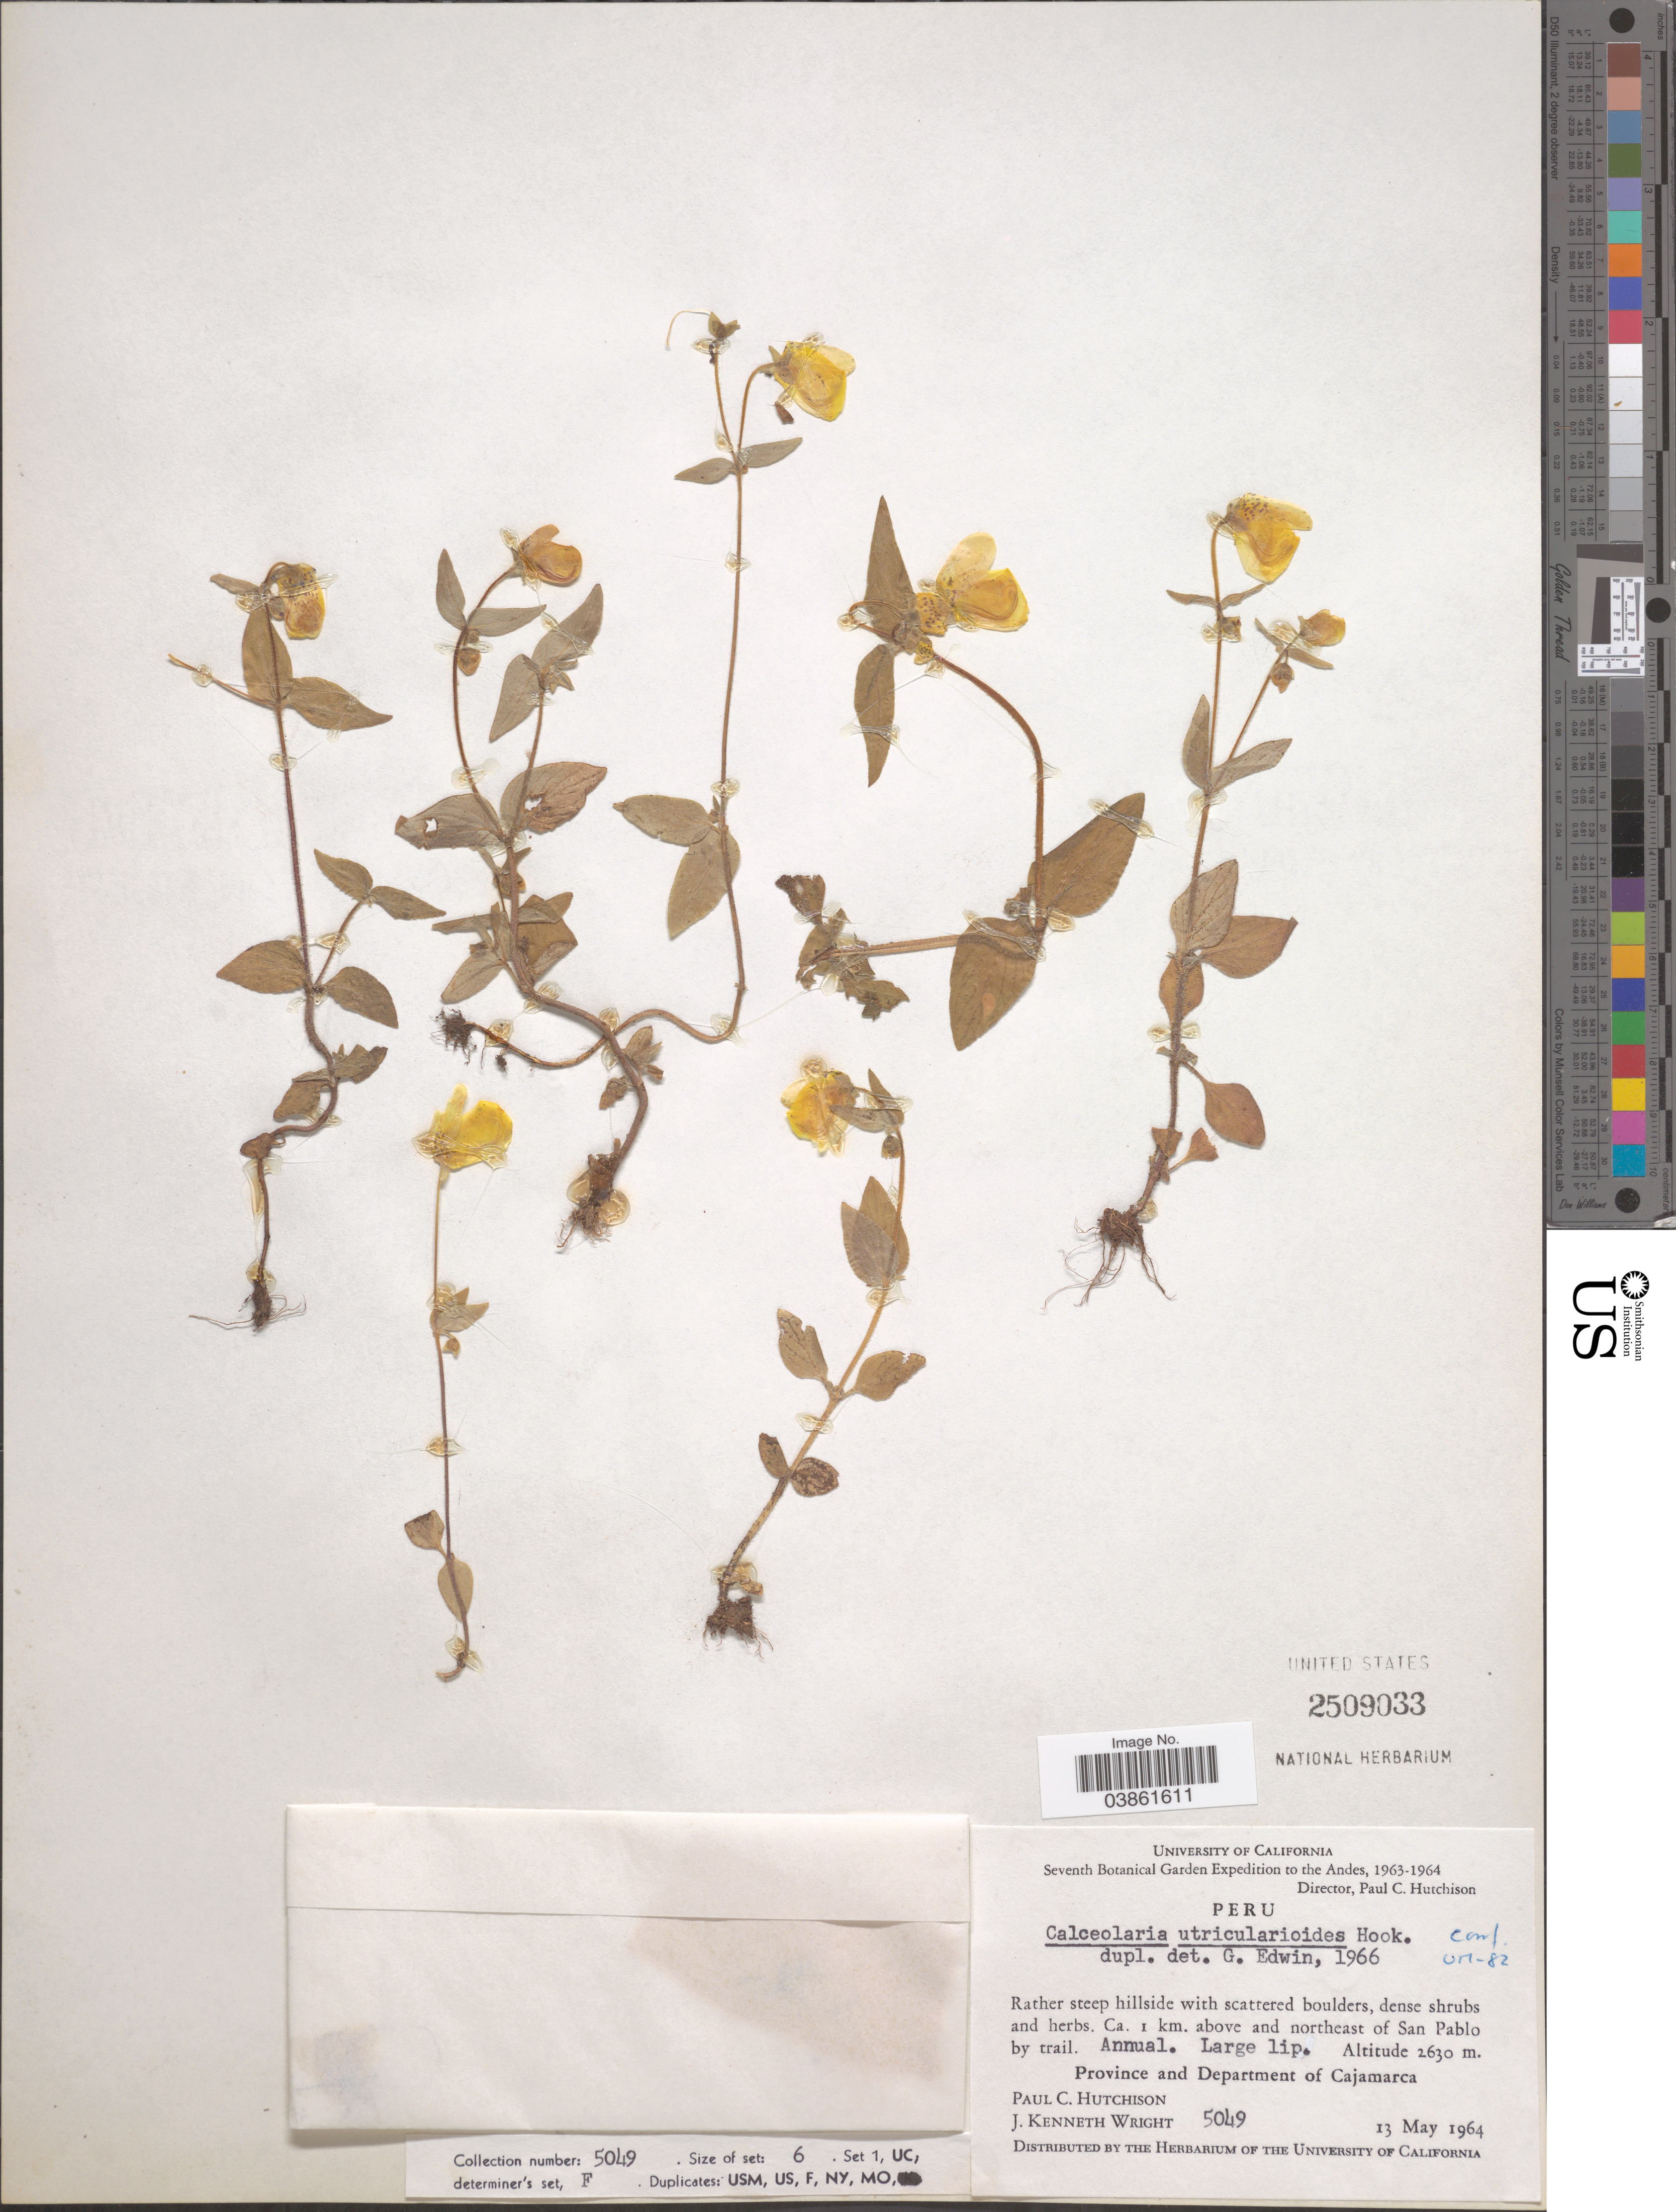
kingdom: Plantae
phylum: Tracheophyta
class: Magnoliopsida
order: Lamiales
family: Calceolariaceae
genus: Calceolaria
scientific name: Calceolaria utricularioides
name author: Hook. ex Benth.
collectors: P. C. Hutchison & J. K. Wright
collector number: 5049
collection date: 1964-05-13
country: Peru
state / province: Cajamarca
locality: The Andes. Ca. 1 km. above and northeast of San Pablo by trail. Province and Department of Cajamarca.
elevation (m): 2630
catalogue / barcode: US 2509033